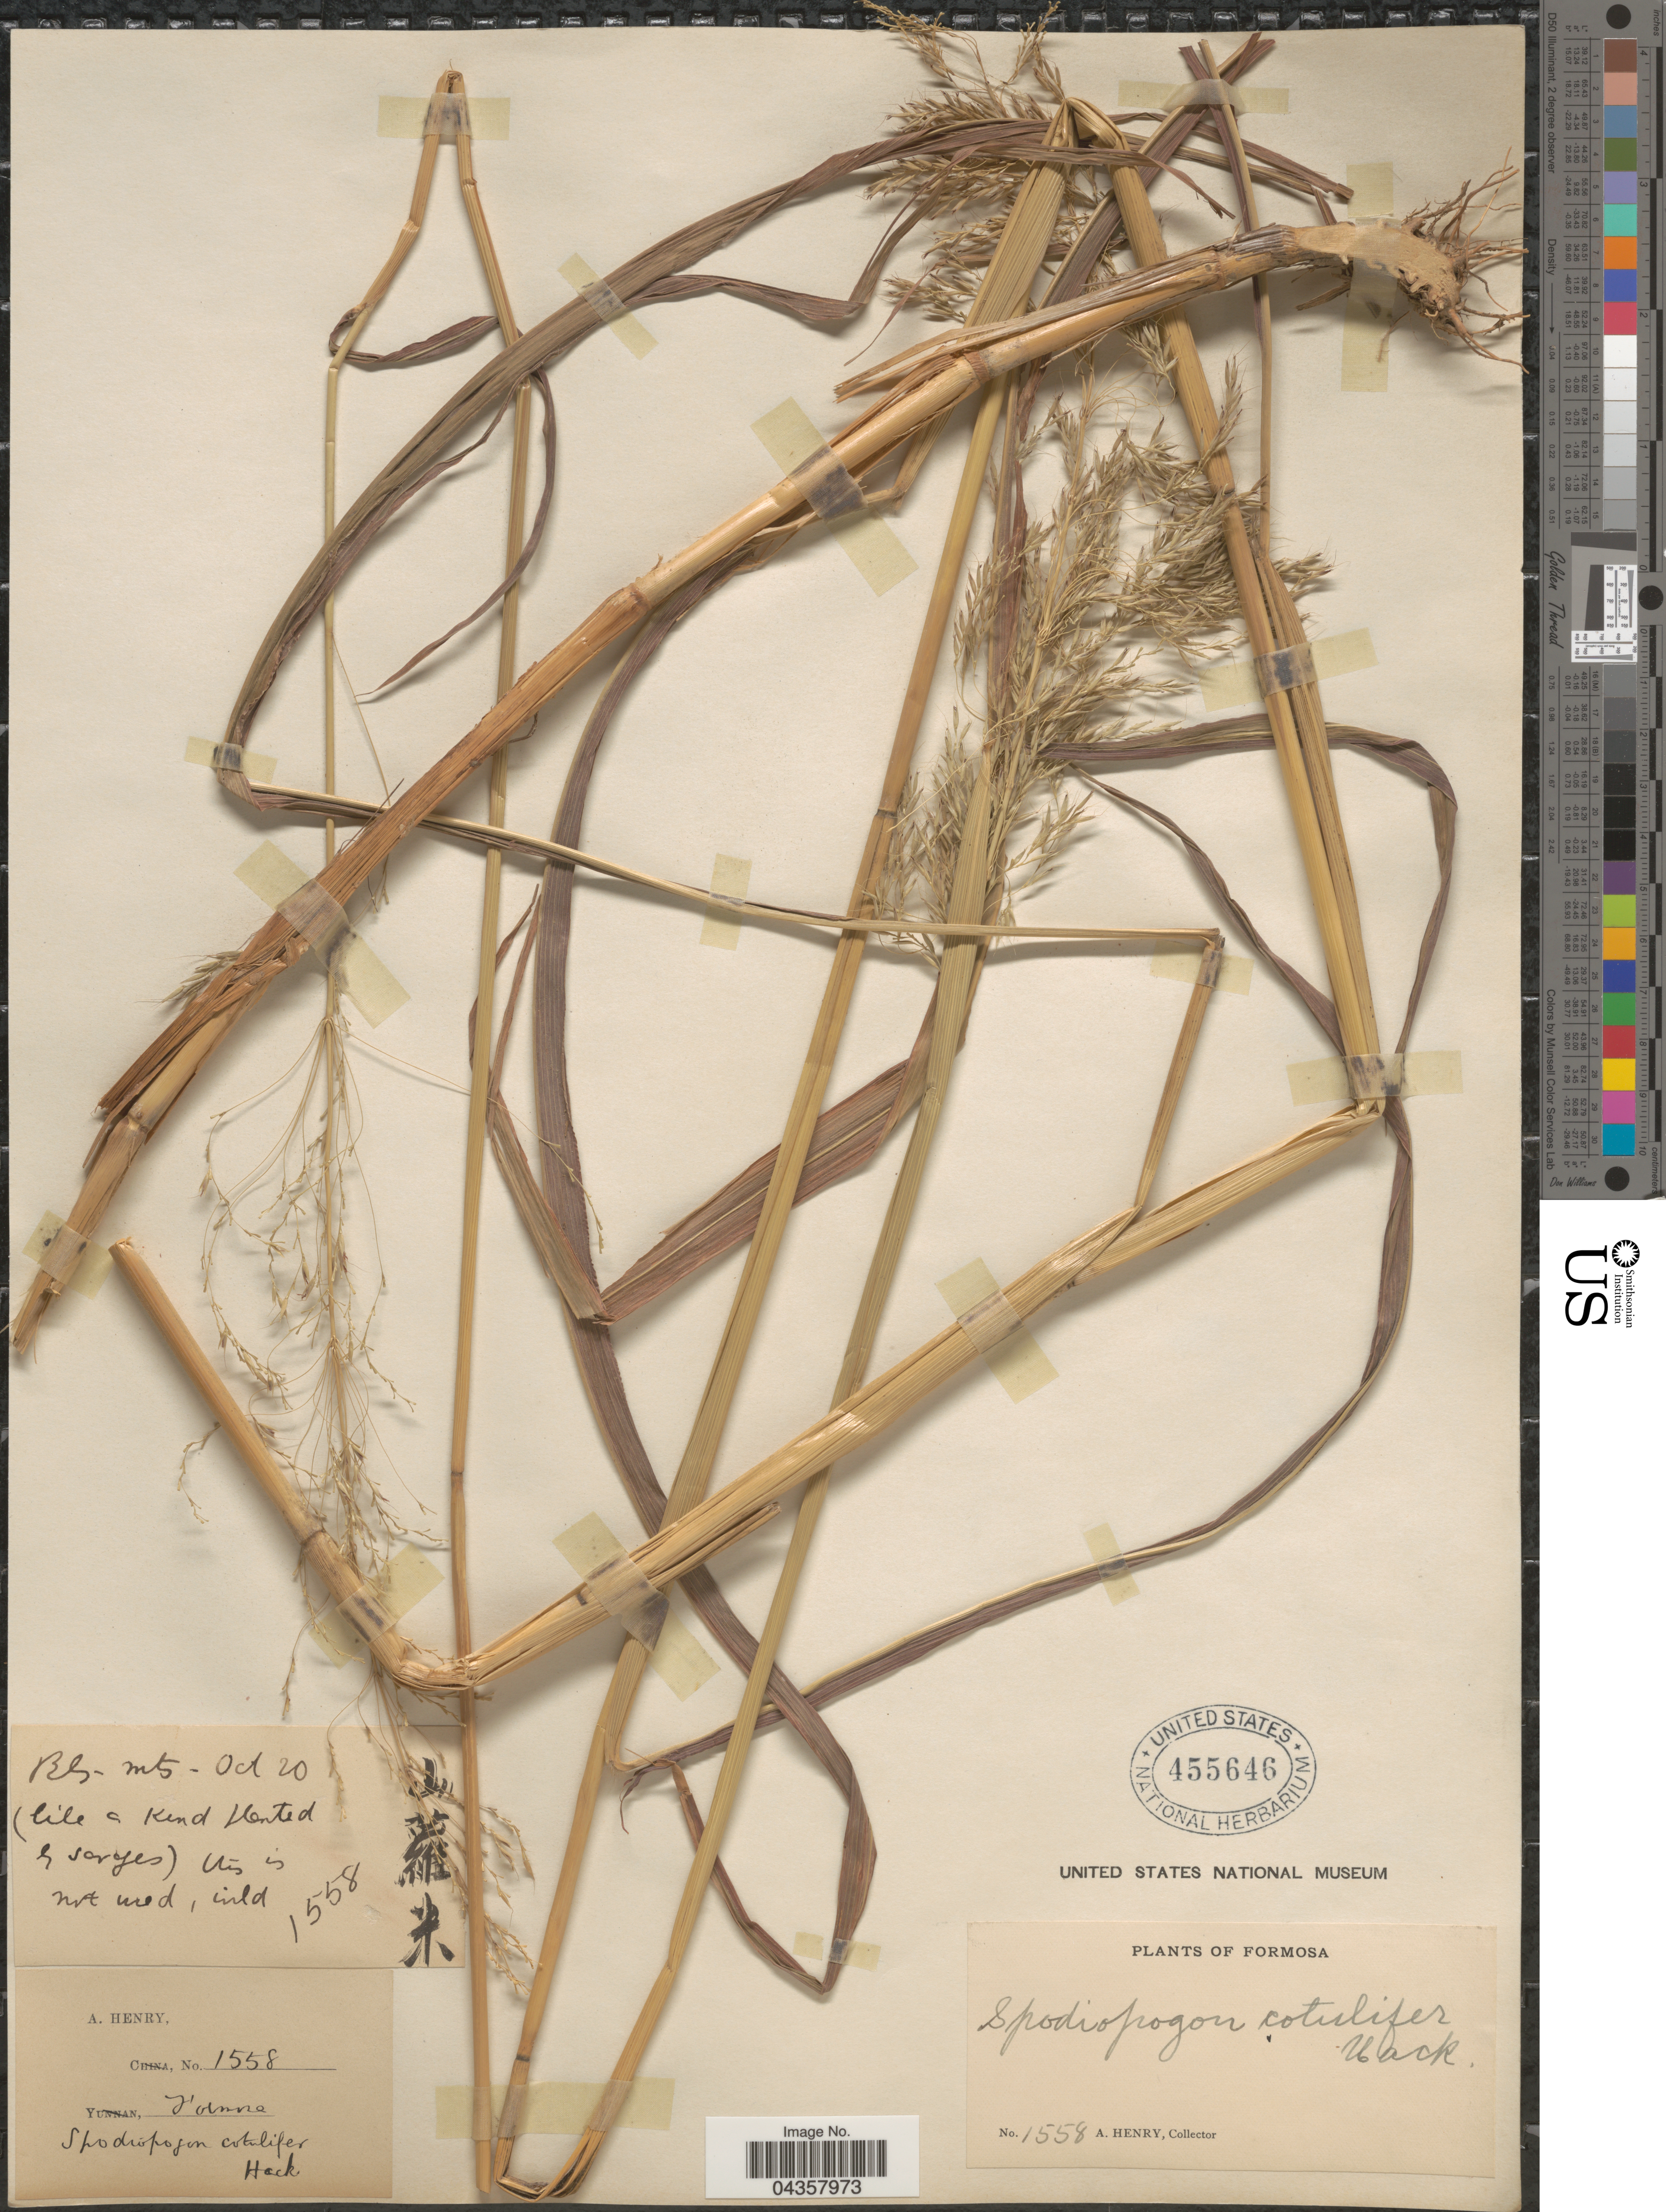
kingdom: Plantae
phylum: Tracheophyta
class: Liliopsida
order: Poales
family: Poaceae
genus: Spodiopogon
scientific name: Spodiopogon cotulifer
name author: (Thunb.) Hack.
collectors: A. Henry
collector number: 1558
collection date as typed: Transcribed d/m/y: /10/20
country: Taiwan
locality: Formosa. Bls [interpreted] mts.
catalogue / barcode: US 455646